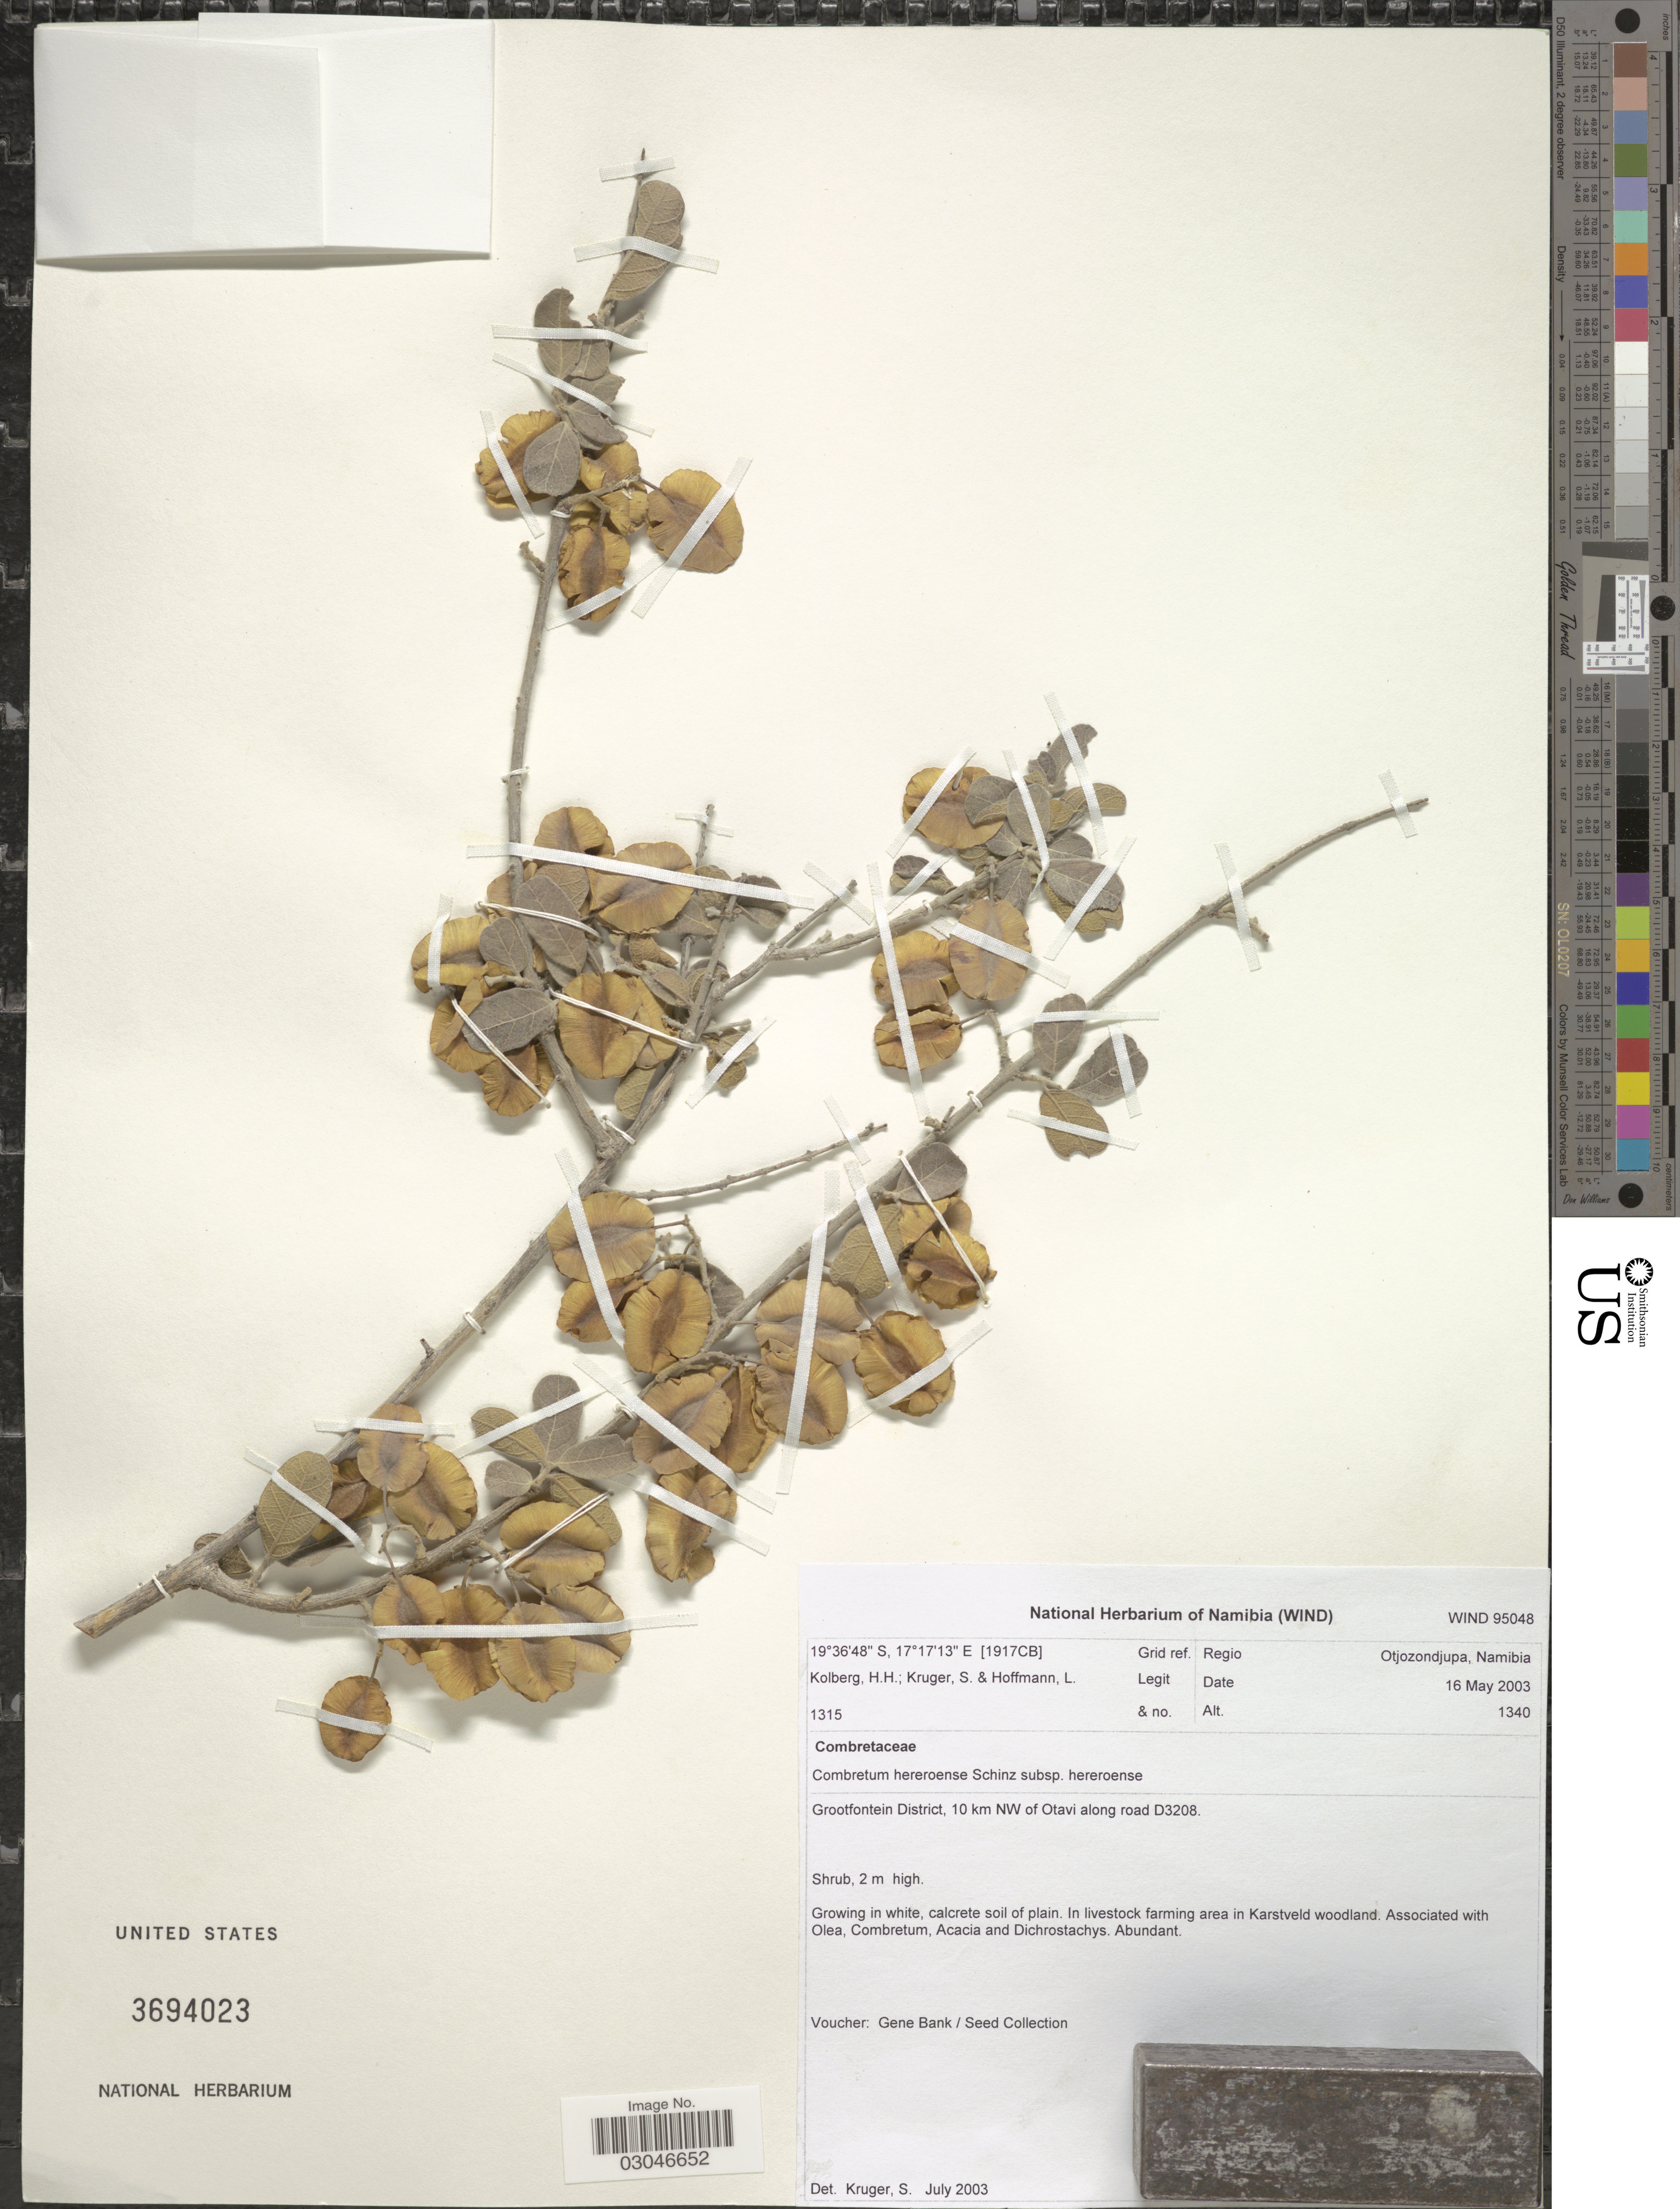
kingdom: Plantae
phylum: Tracheophyta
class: Magnoliopsida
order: Myrtales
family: Combretaceae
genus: Combretum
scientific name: Combretum hereroense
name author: Schinz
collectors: H. H. Kolberg, S. Kruger & L. Hoffmann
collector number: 1315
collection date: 2003-05-16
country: Namibia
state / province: Otjozondjupa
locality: [1917CB] Grid ref. Regio Othozondjupa, Namibia. Grootfontein District, 10 km NW of Otavi along road D3208.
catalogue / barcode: US 3694023